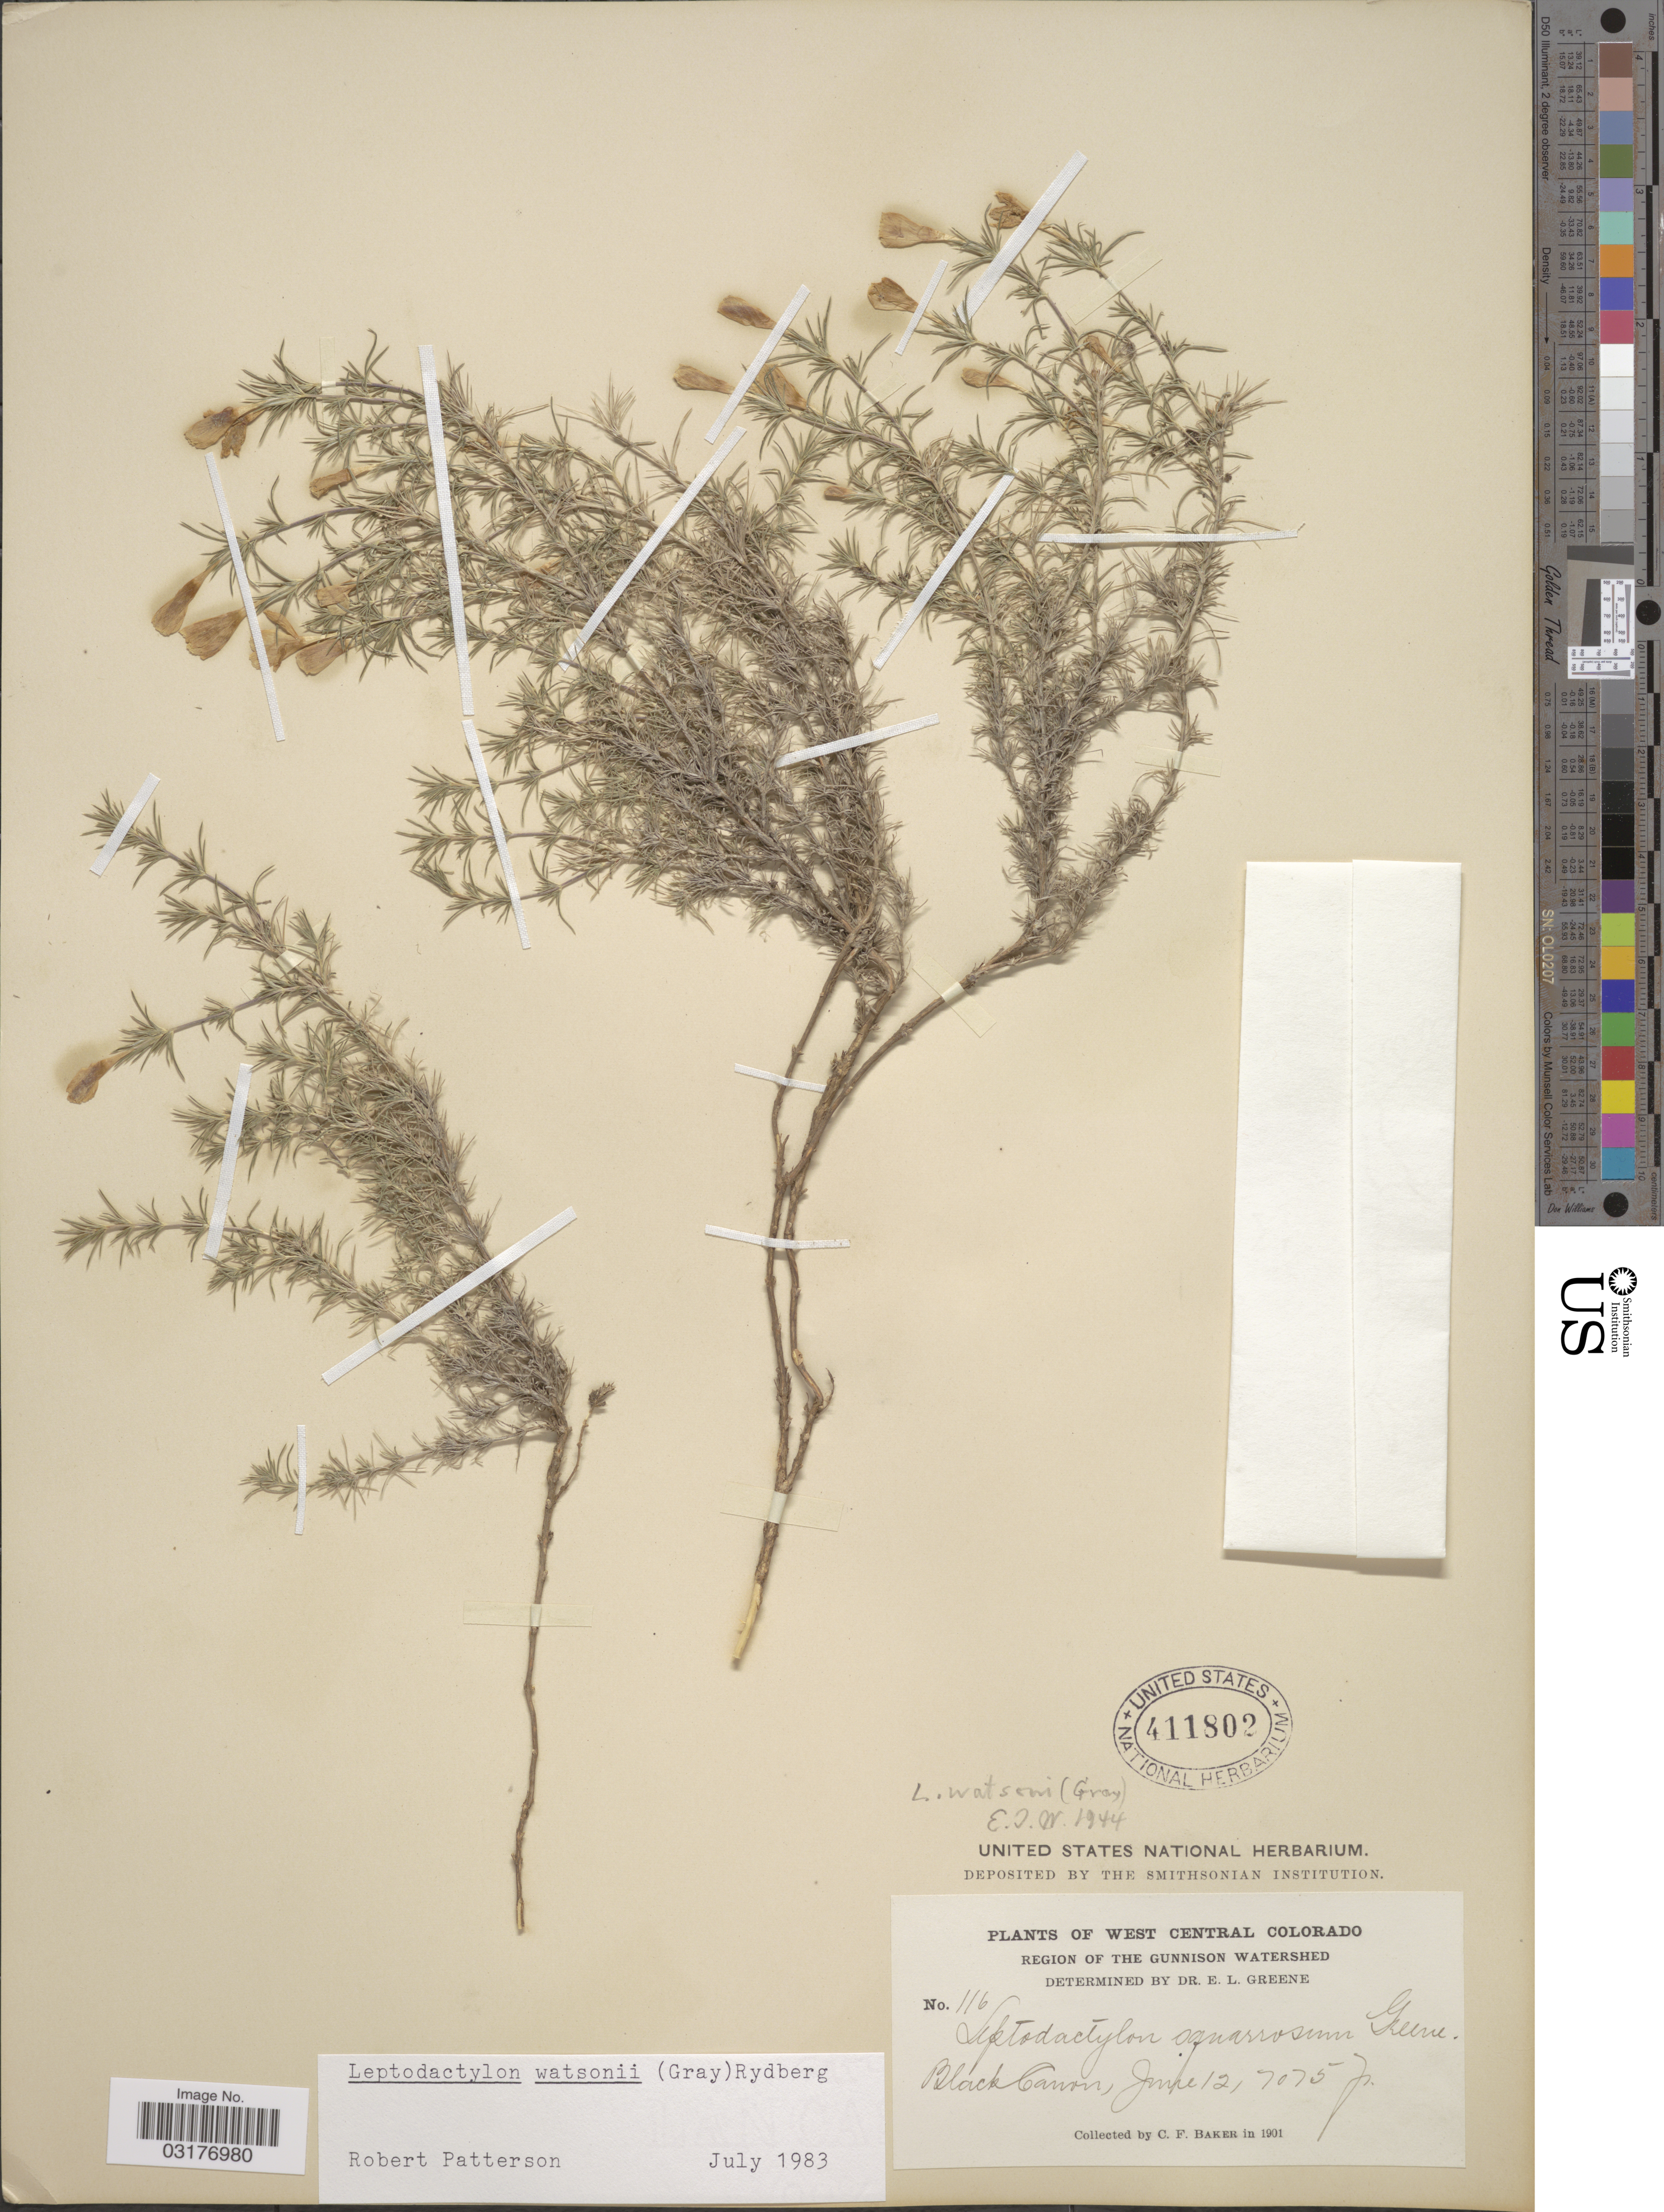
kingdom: Plantae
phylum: Tracheophyta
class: Magnoliopsida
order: Ericales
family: Polemoniaceae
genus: Linanthus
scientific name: Linanthus watsonii subsp. watsonii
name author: (A. Gray) Wherry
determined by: Strong, Mark T., (BOT), Smithsonian Institution - National Museum of Natural History (UNITED STATES)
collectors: C. F. Baker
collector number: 116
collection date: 1901-06-12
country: United States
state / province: Colorado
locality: West Central Colorado. Region of the Gunnison Watershed. Black Canon.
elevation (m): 2156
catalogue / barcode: US 411802